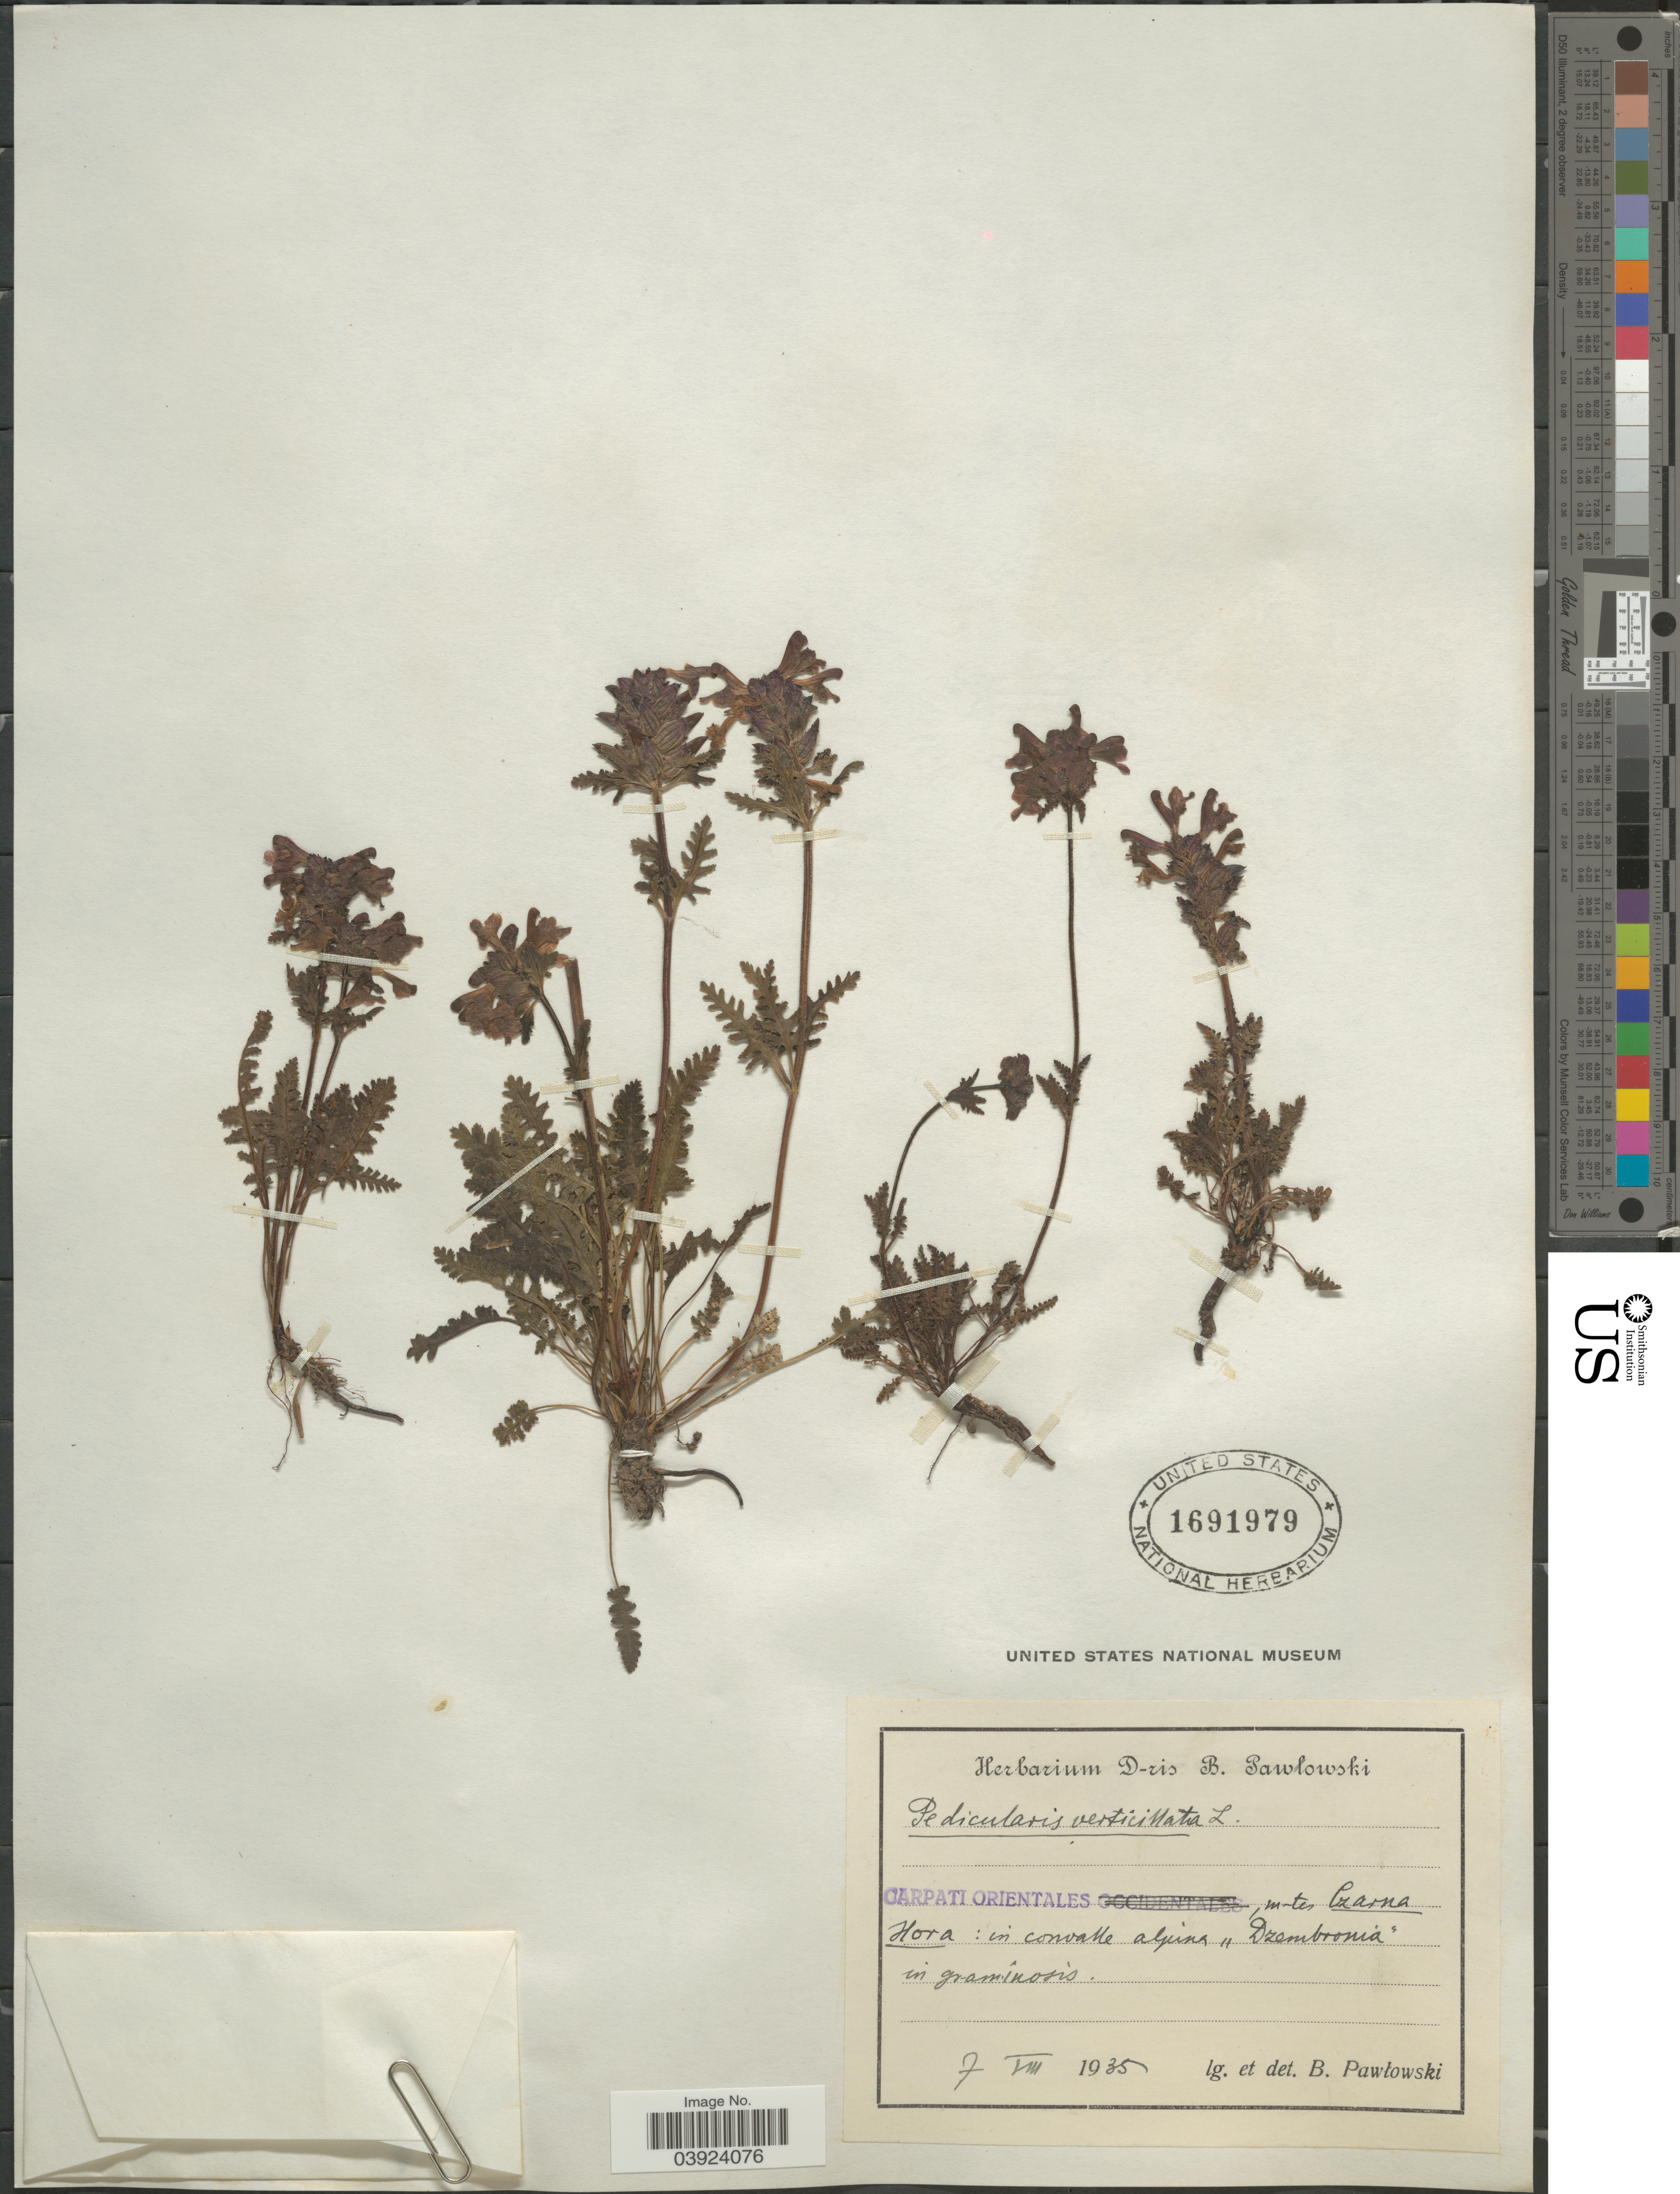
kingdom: Plantae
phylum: Tracheophyta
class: Magnoliopsida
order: Lamiales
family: Orobanchaceae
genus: Pedicularis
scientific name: Pedicularis verticillata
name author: L.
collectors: B. Pawlowski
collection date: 1935-08-07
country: Ukraine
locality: Carpati Orientales, m-tes Czarna Hora: in convalle alpina "Dzembronia" in gaminosis.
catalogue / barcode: US 1691979